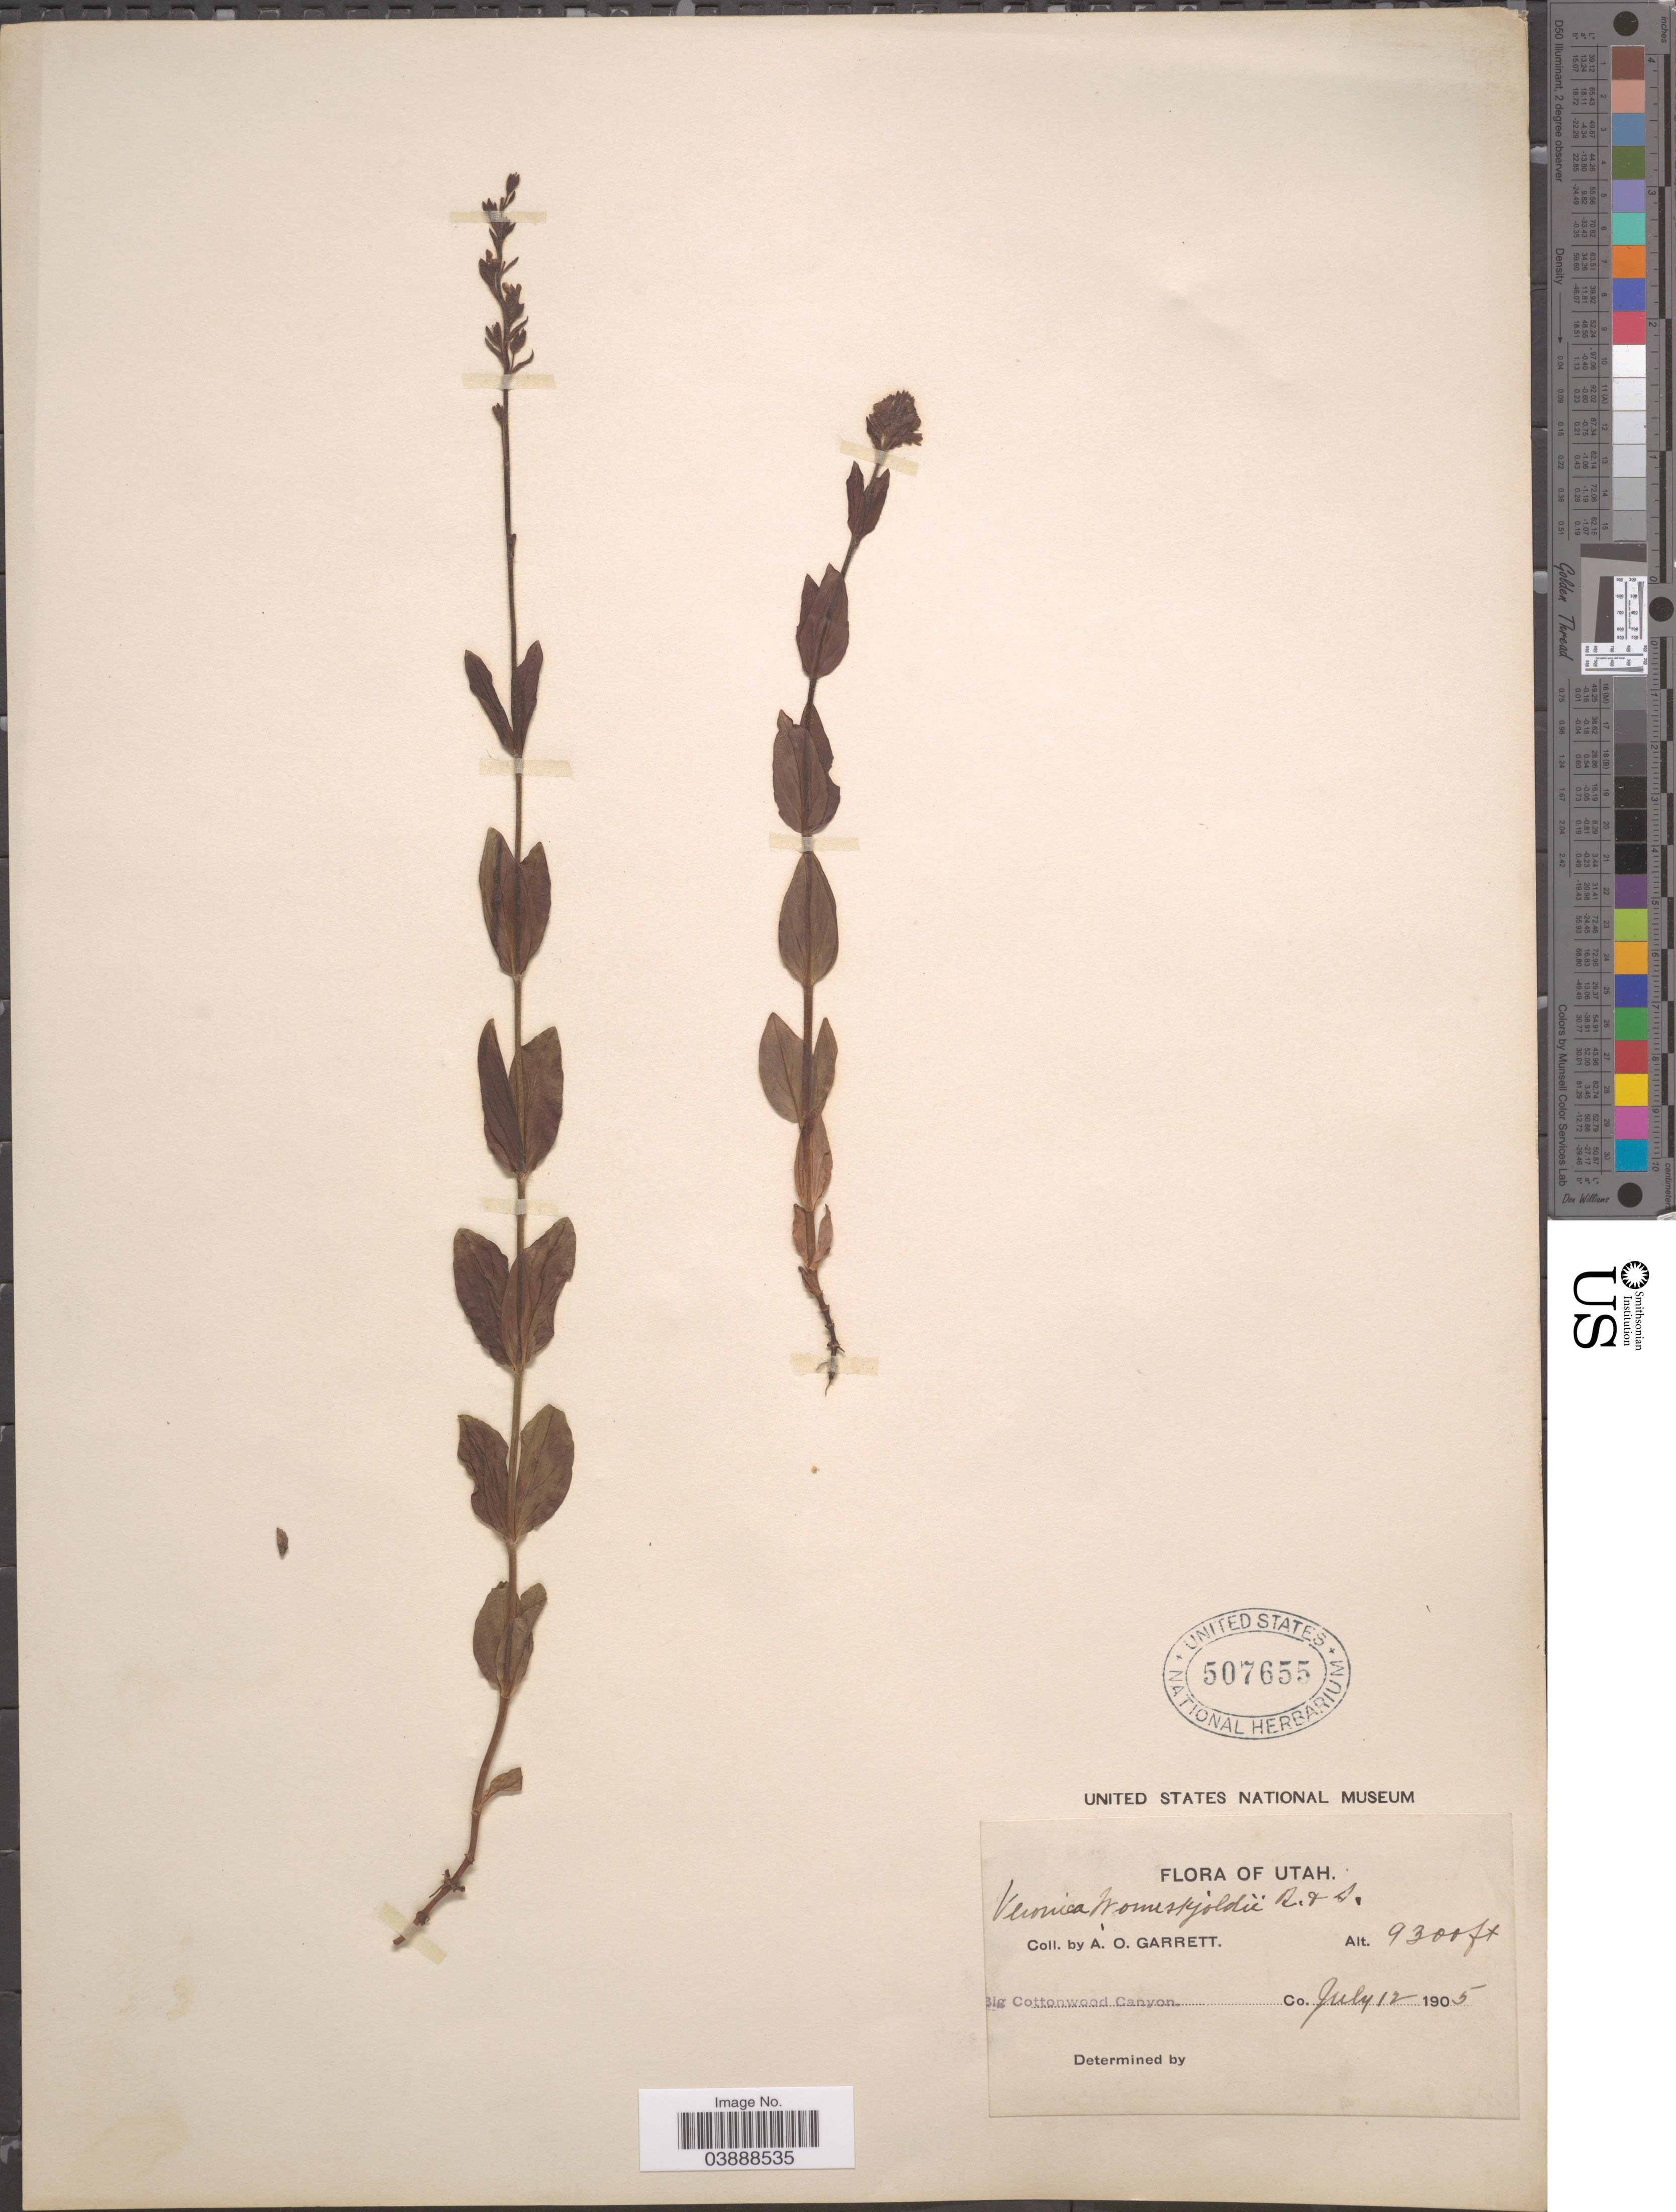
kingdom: Plantae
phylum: Tracheophyta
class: Magnoliopsida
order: Lamiales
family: Plantaginaceae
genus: Veronica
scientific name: Veronica wormskjoldii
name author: Roem. & Schult.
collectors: A. O. Garrett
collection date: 1905-07-12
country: United States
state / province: Utah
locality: Big Cottonwood Canyon Co.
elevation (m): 2835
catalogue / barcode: US 507655